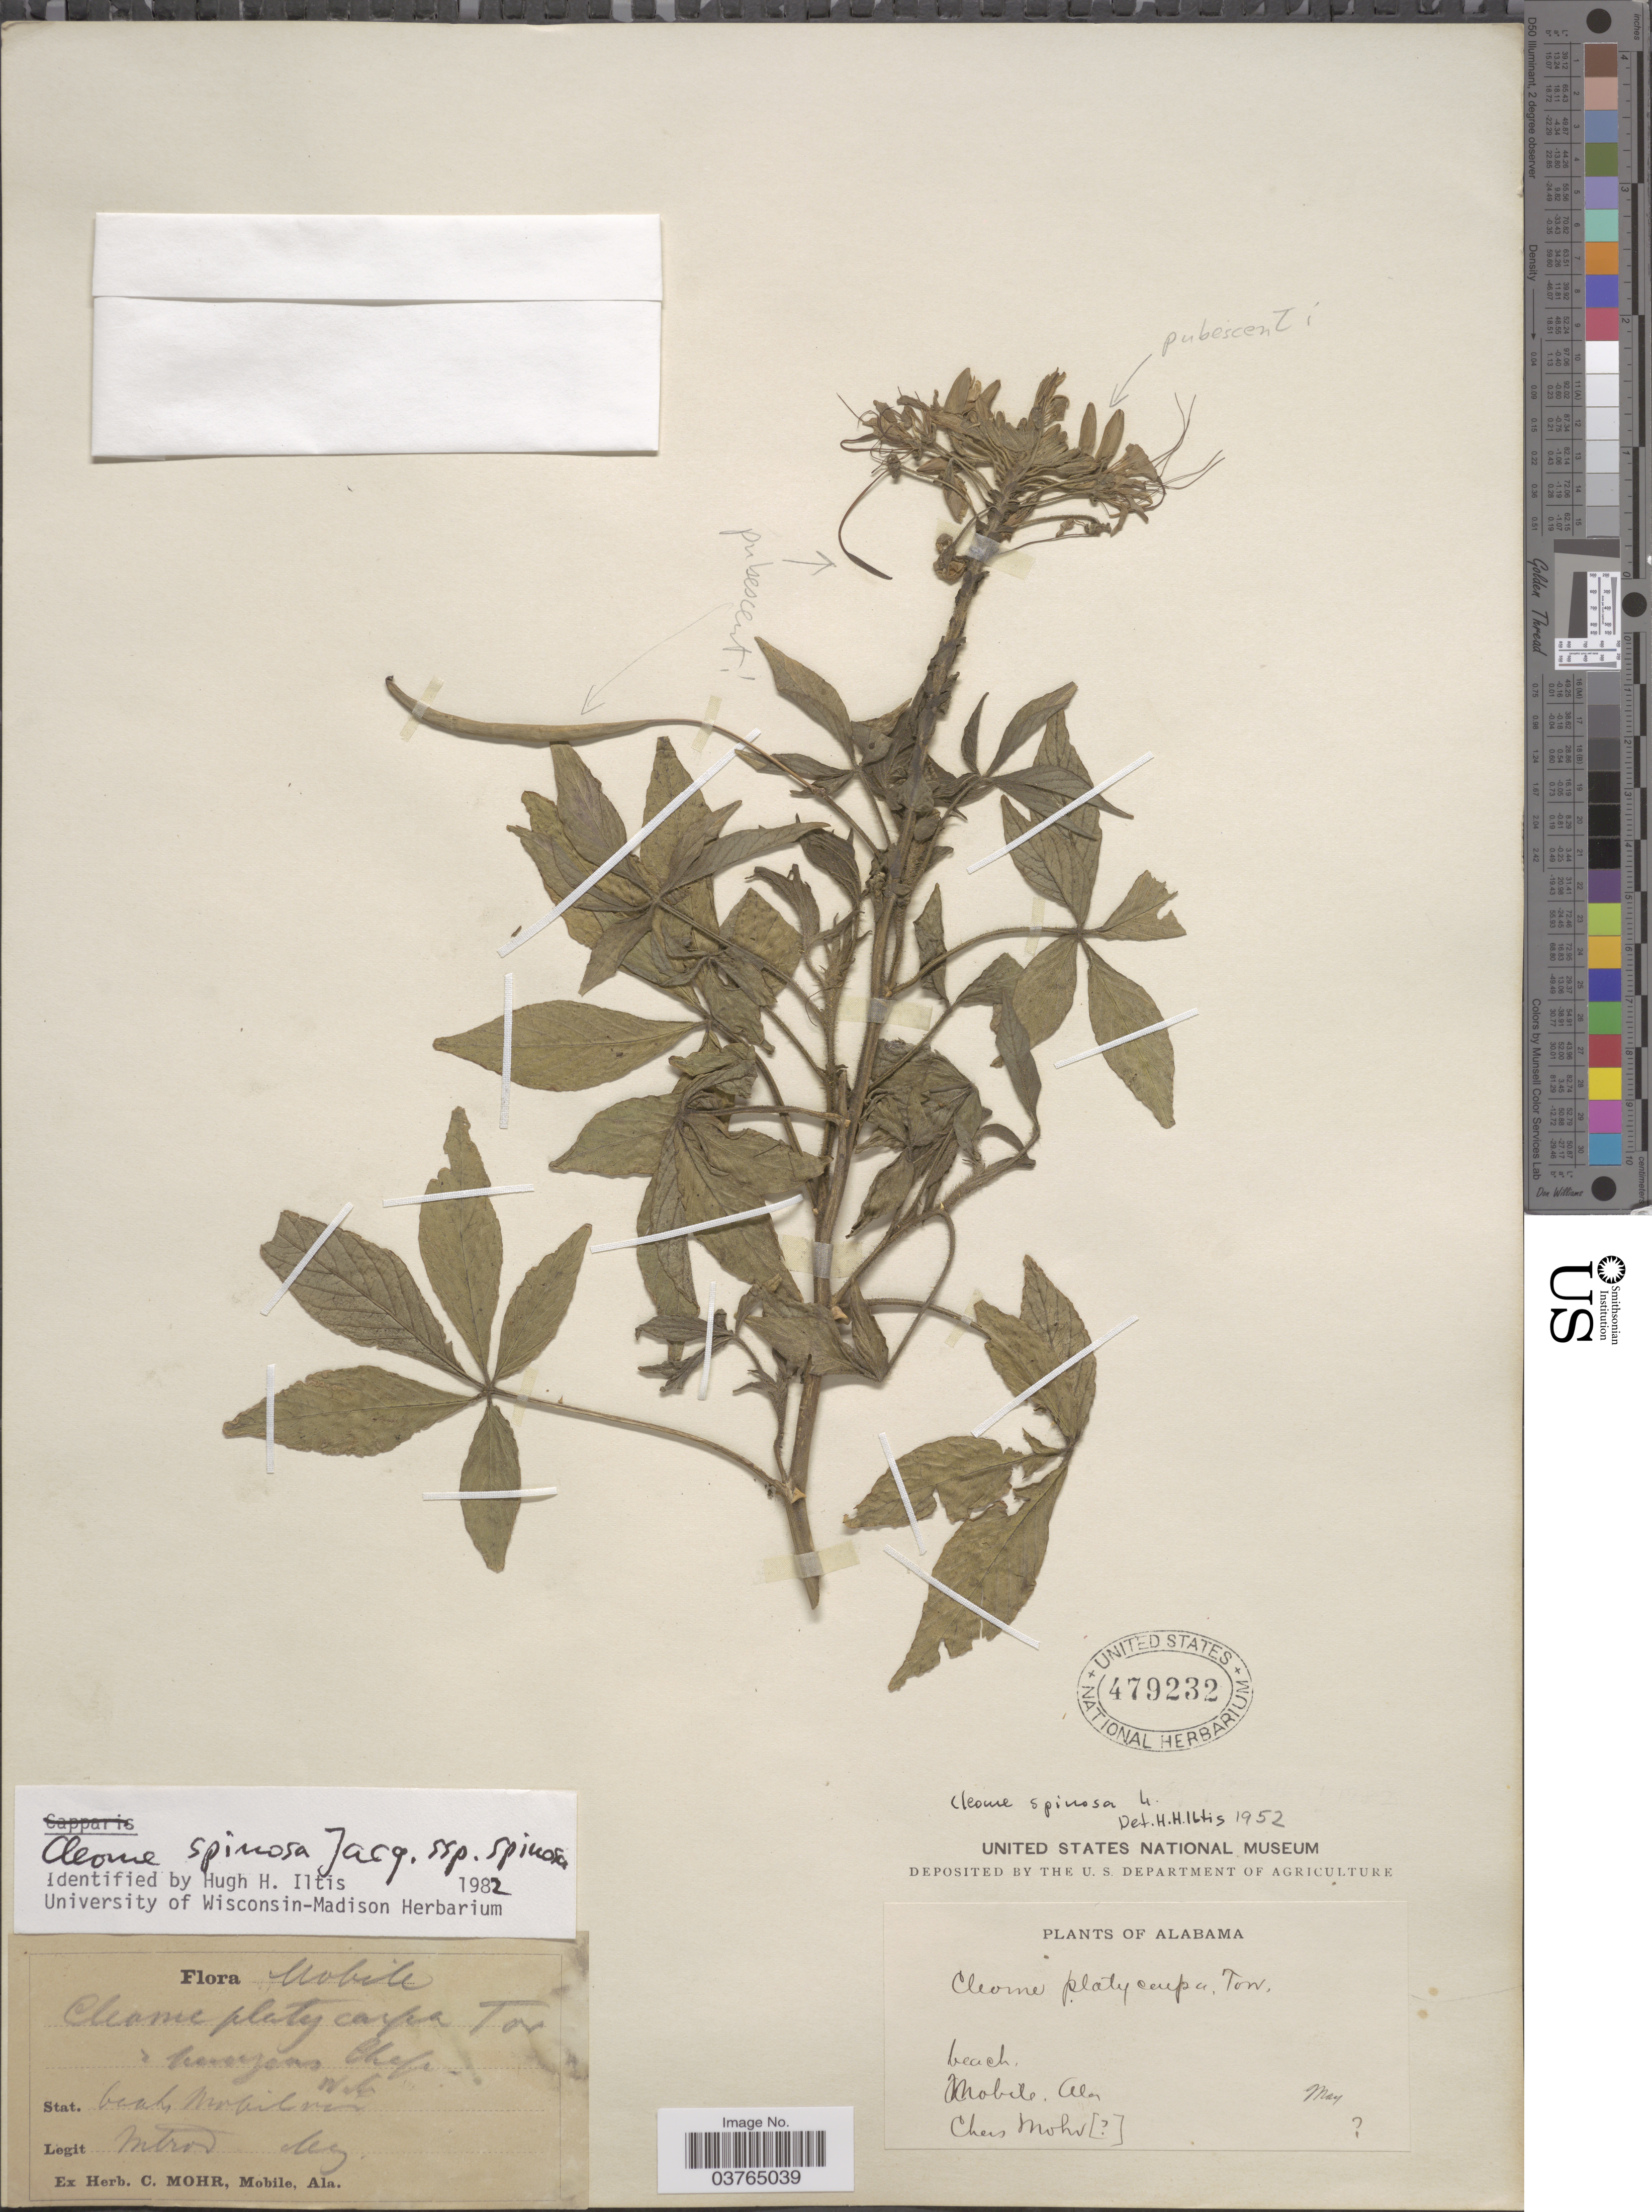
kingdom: Plantae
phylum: Tracheophyta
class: Magnoliopsida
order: Brassicales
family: Cleomaceae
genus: Tarenaya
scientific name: Tarenaya spinosa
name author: (Jacq.) Raf.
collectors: Mohr, C. T. (herbarium)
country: United States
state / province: Alabama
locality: Beach. Mobile.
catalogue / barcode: US 479232